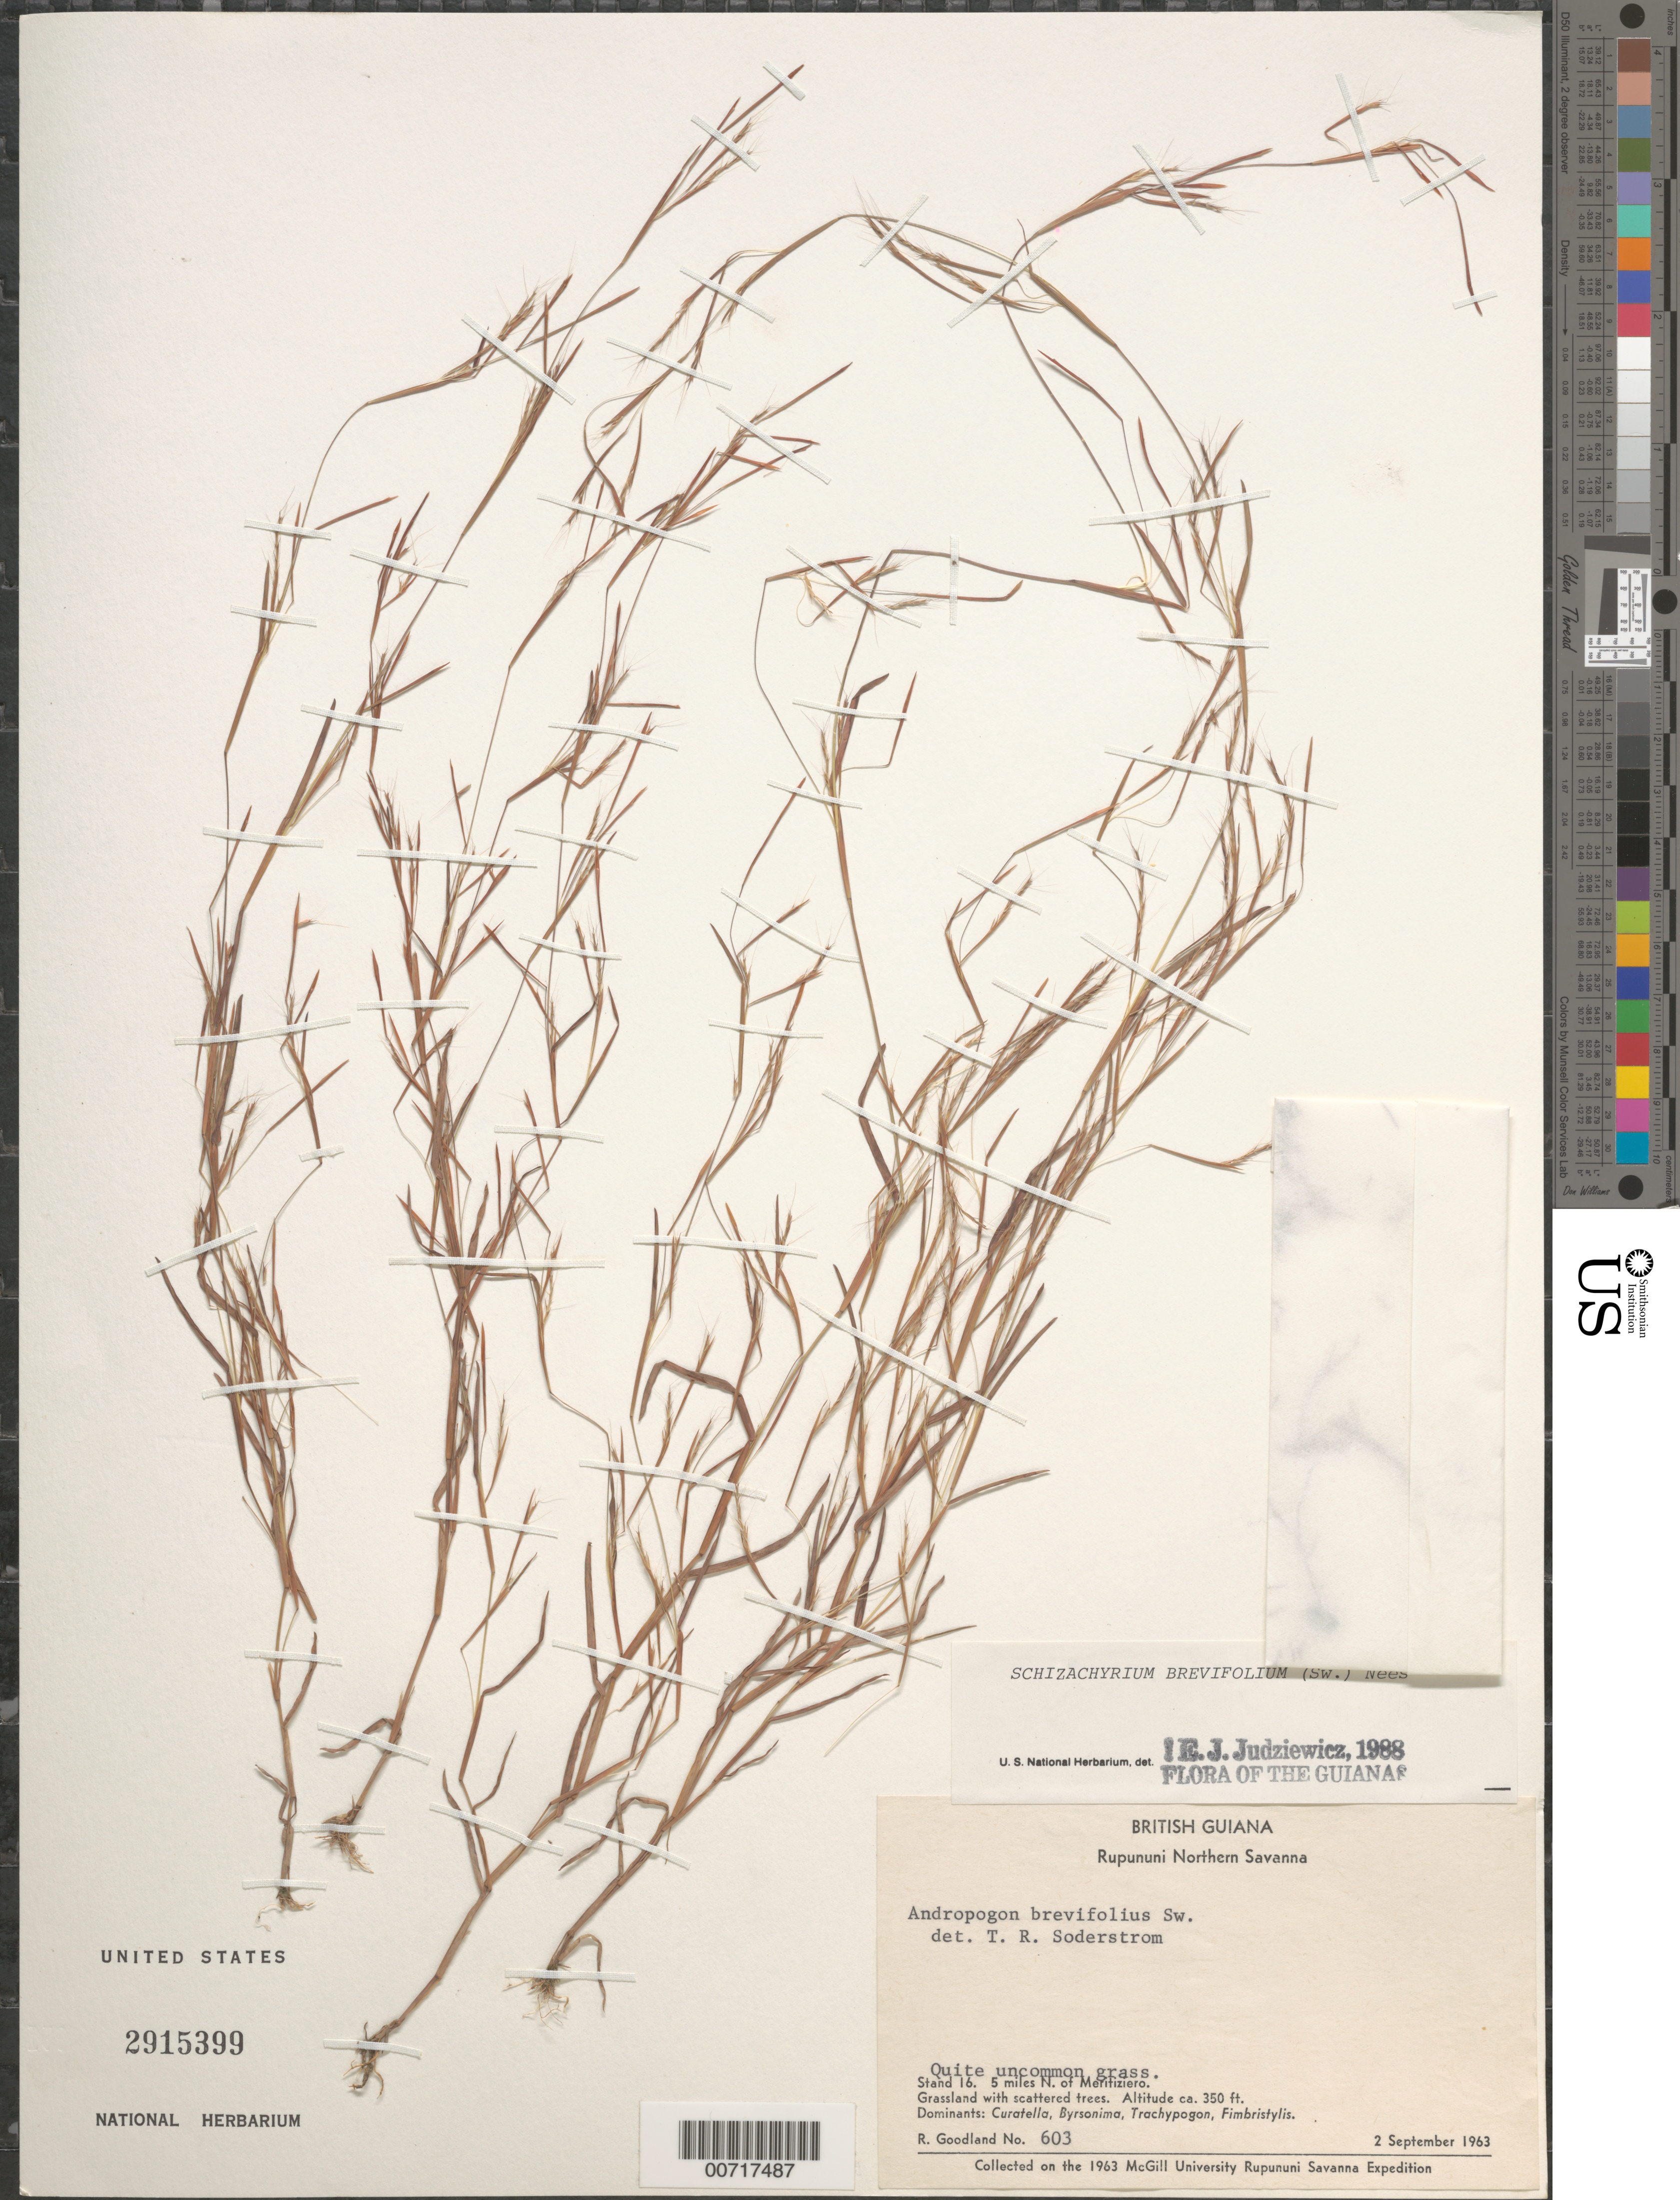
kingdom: Plantae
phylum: Tracheophyta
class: Liliopsida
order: Poales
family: Poaceae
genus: Schizachyrium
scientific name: Schizachyrium brevifolium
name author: (Sw.) Nees ex Büse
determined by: Judziewicz, E. J.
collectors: R. Goodland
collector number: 603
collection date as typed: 2-Sep-63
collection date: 1963-09-02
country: Guyana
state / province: U. Takutu-U. Essequibo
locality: Rupununi Northern Savanna, Meritiziero, 5 mi N of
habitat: Grassland with scattered trees. Dominants: Curatella, Byrsonima, Trachypogon, Fimbristylis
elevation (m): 107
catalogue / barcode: US 2915399